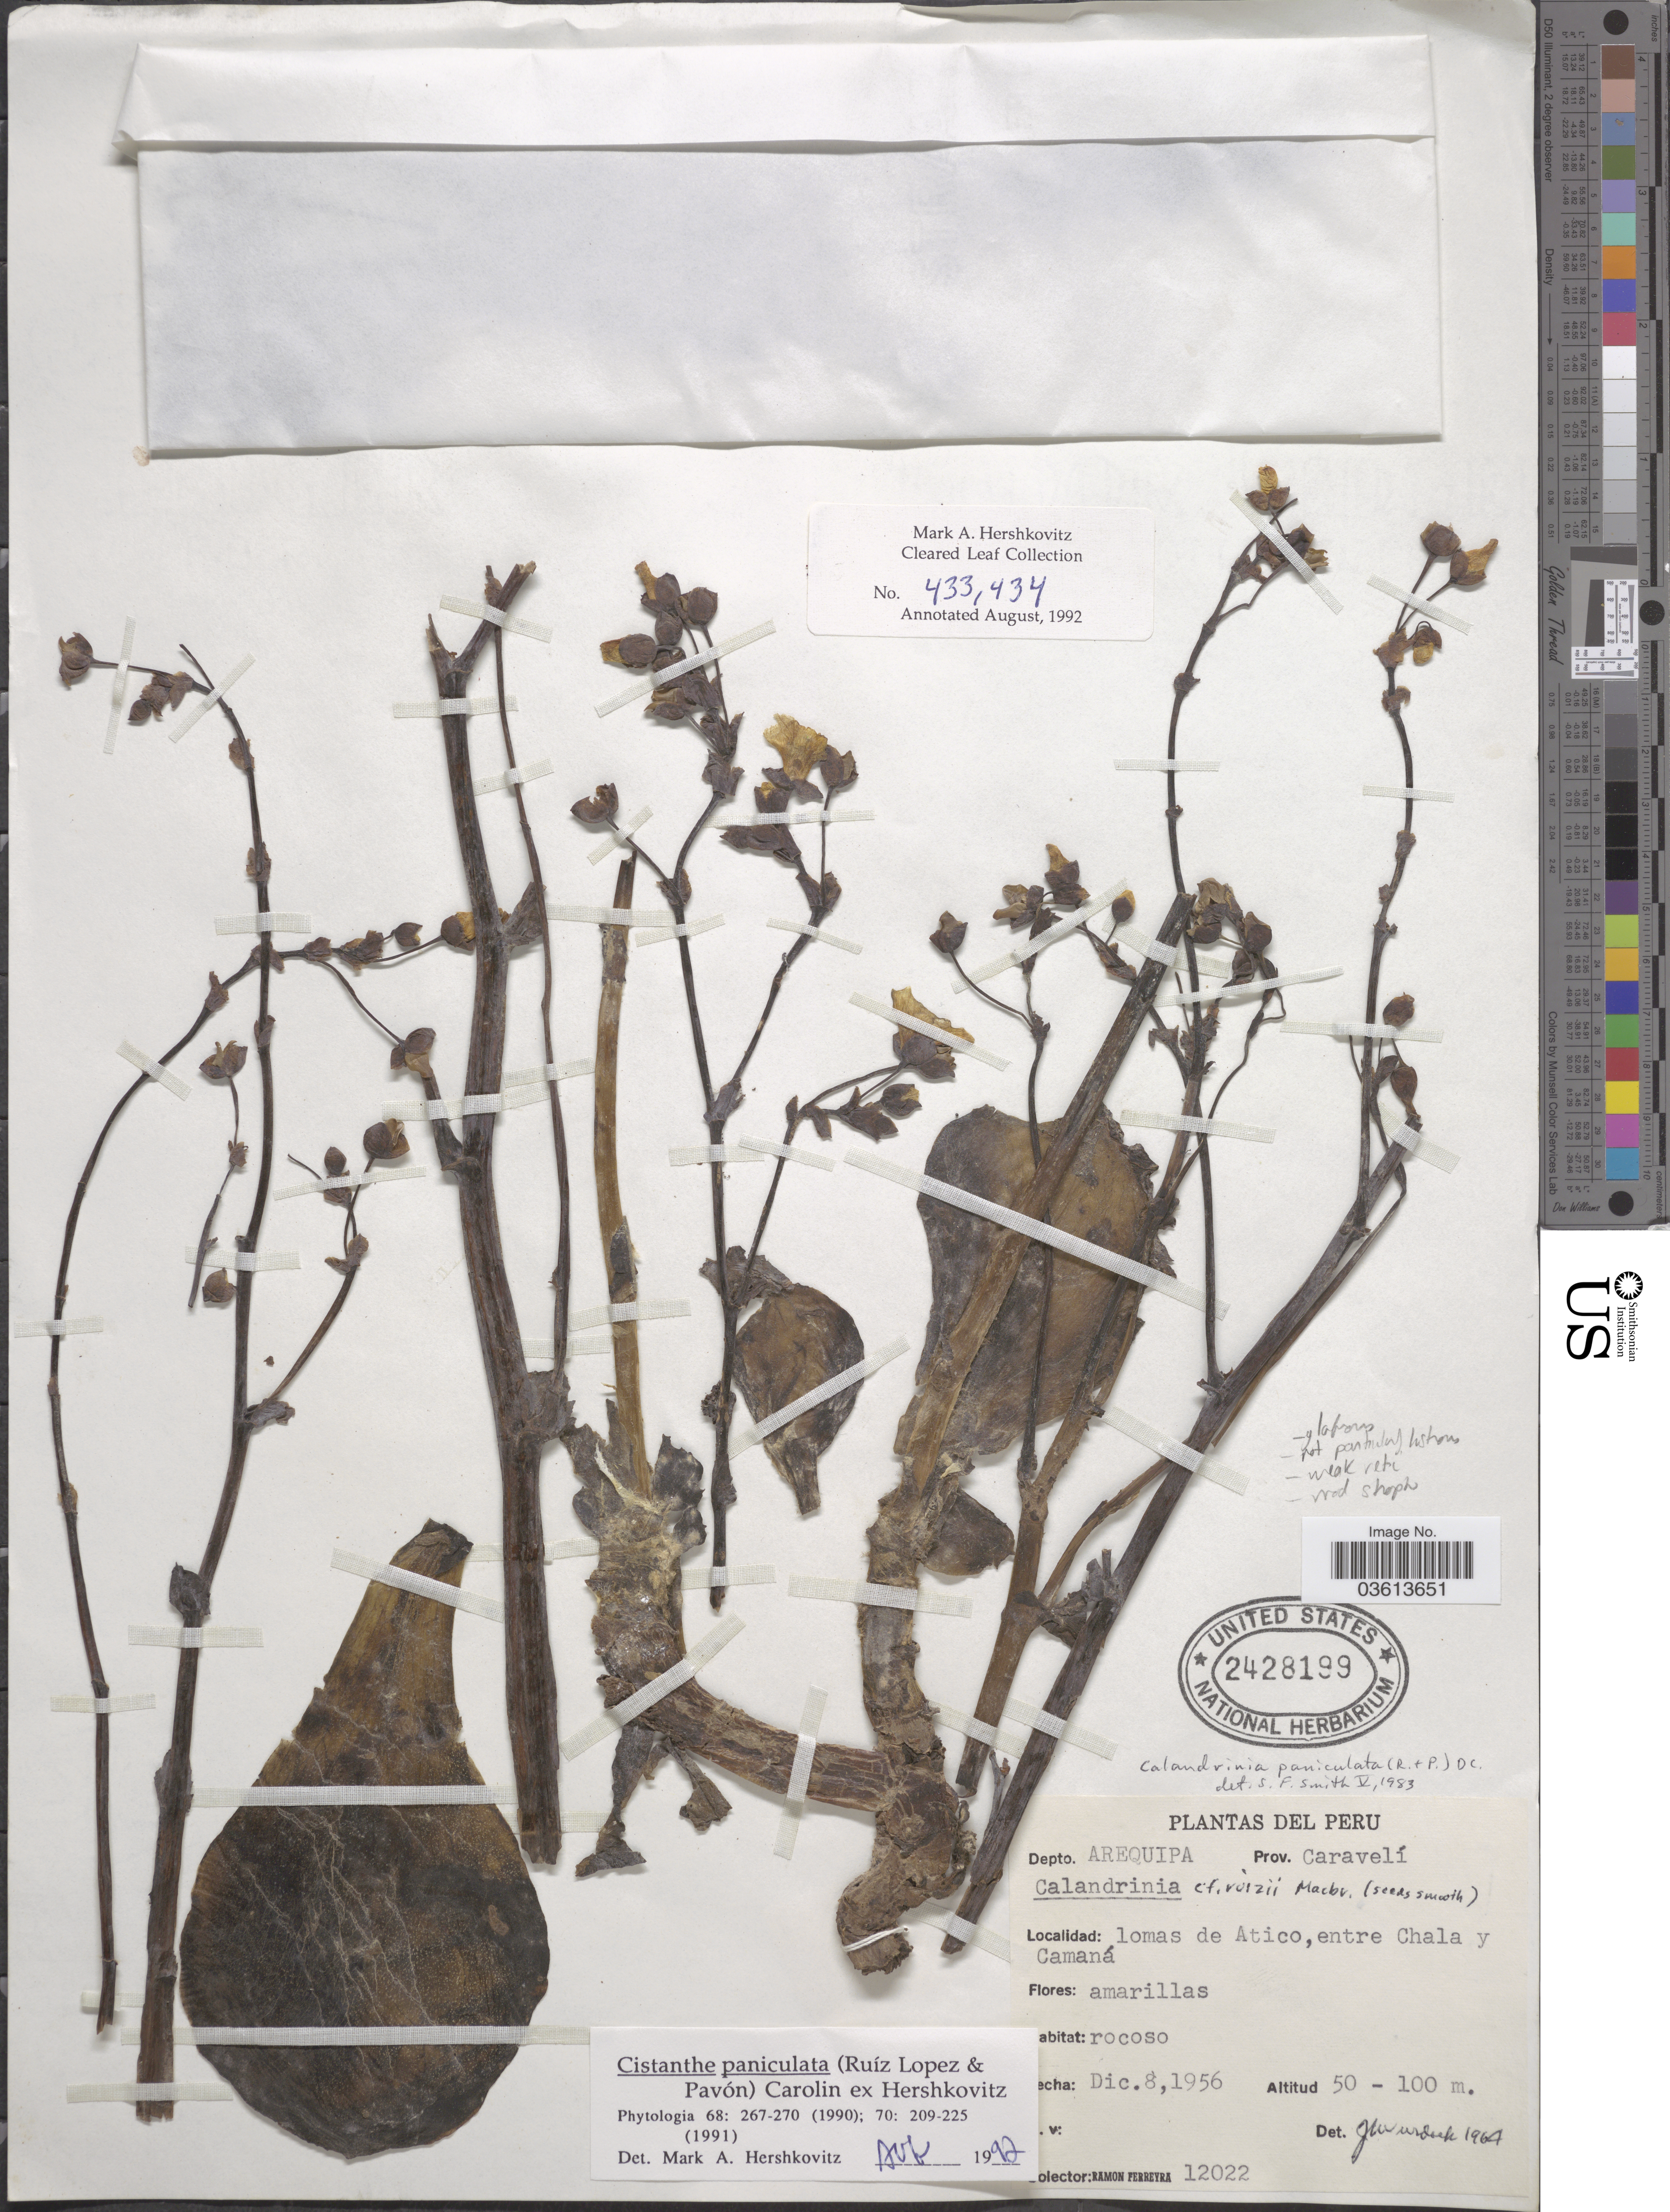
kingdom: Plantae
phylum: Tracheophyta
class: Magnoliopsida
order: Caryophyllales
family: Montiaceae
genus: Cistanthe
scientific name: Cistanthe paniculata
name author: (DC.) Carolin ex Hershk.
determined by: Hershkovitz, M. A.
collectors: R. A. Ferreyra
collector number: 12022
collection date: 1956-12-08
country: Peru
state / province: Arequipa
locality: Depto. Arequipa. Prov. Caravelí. Lomas de Atico, entre Chala y Camaná.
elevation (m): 50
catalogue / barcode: US 2428199